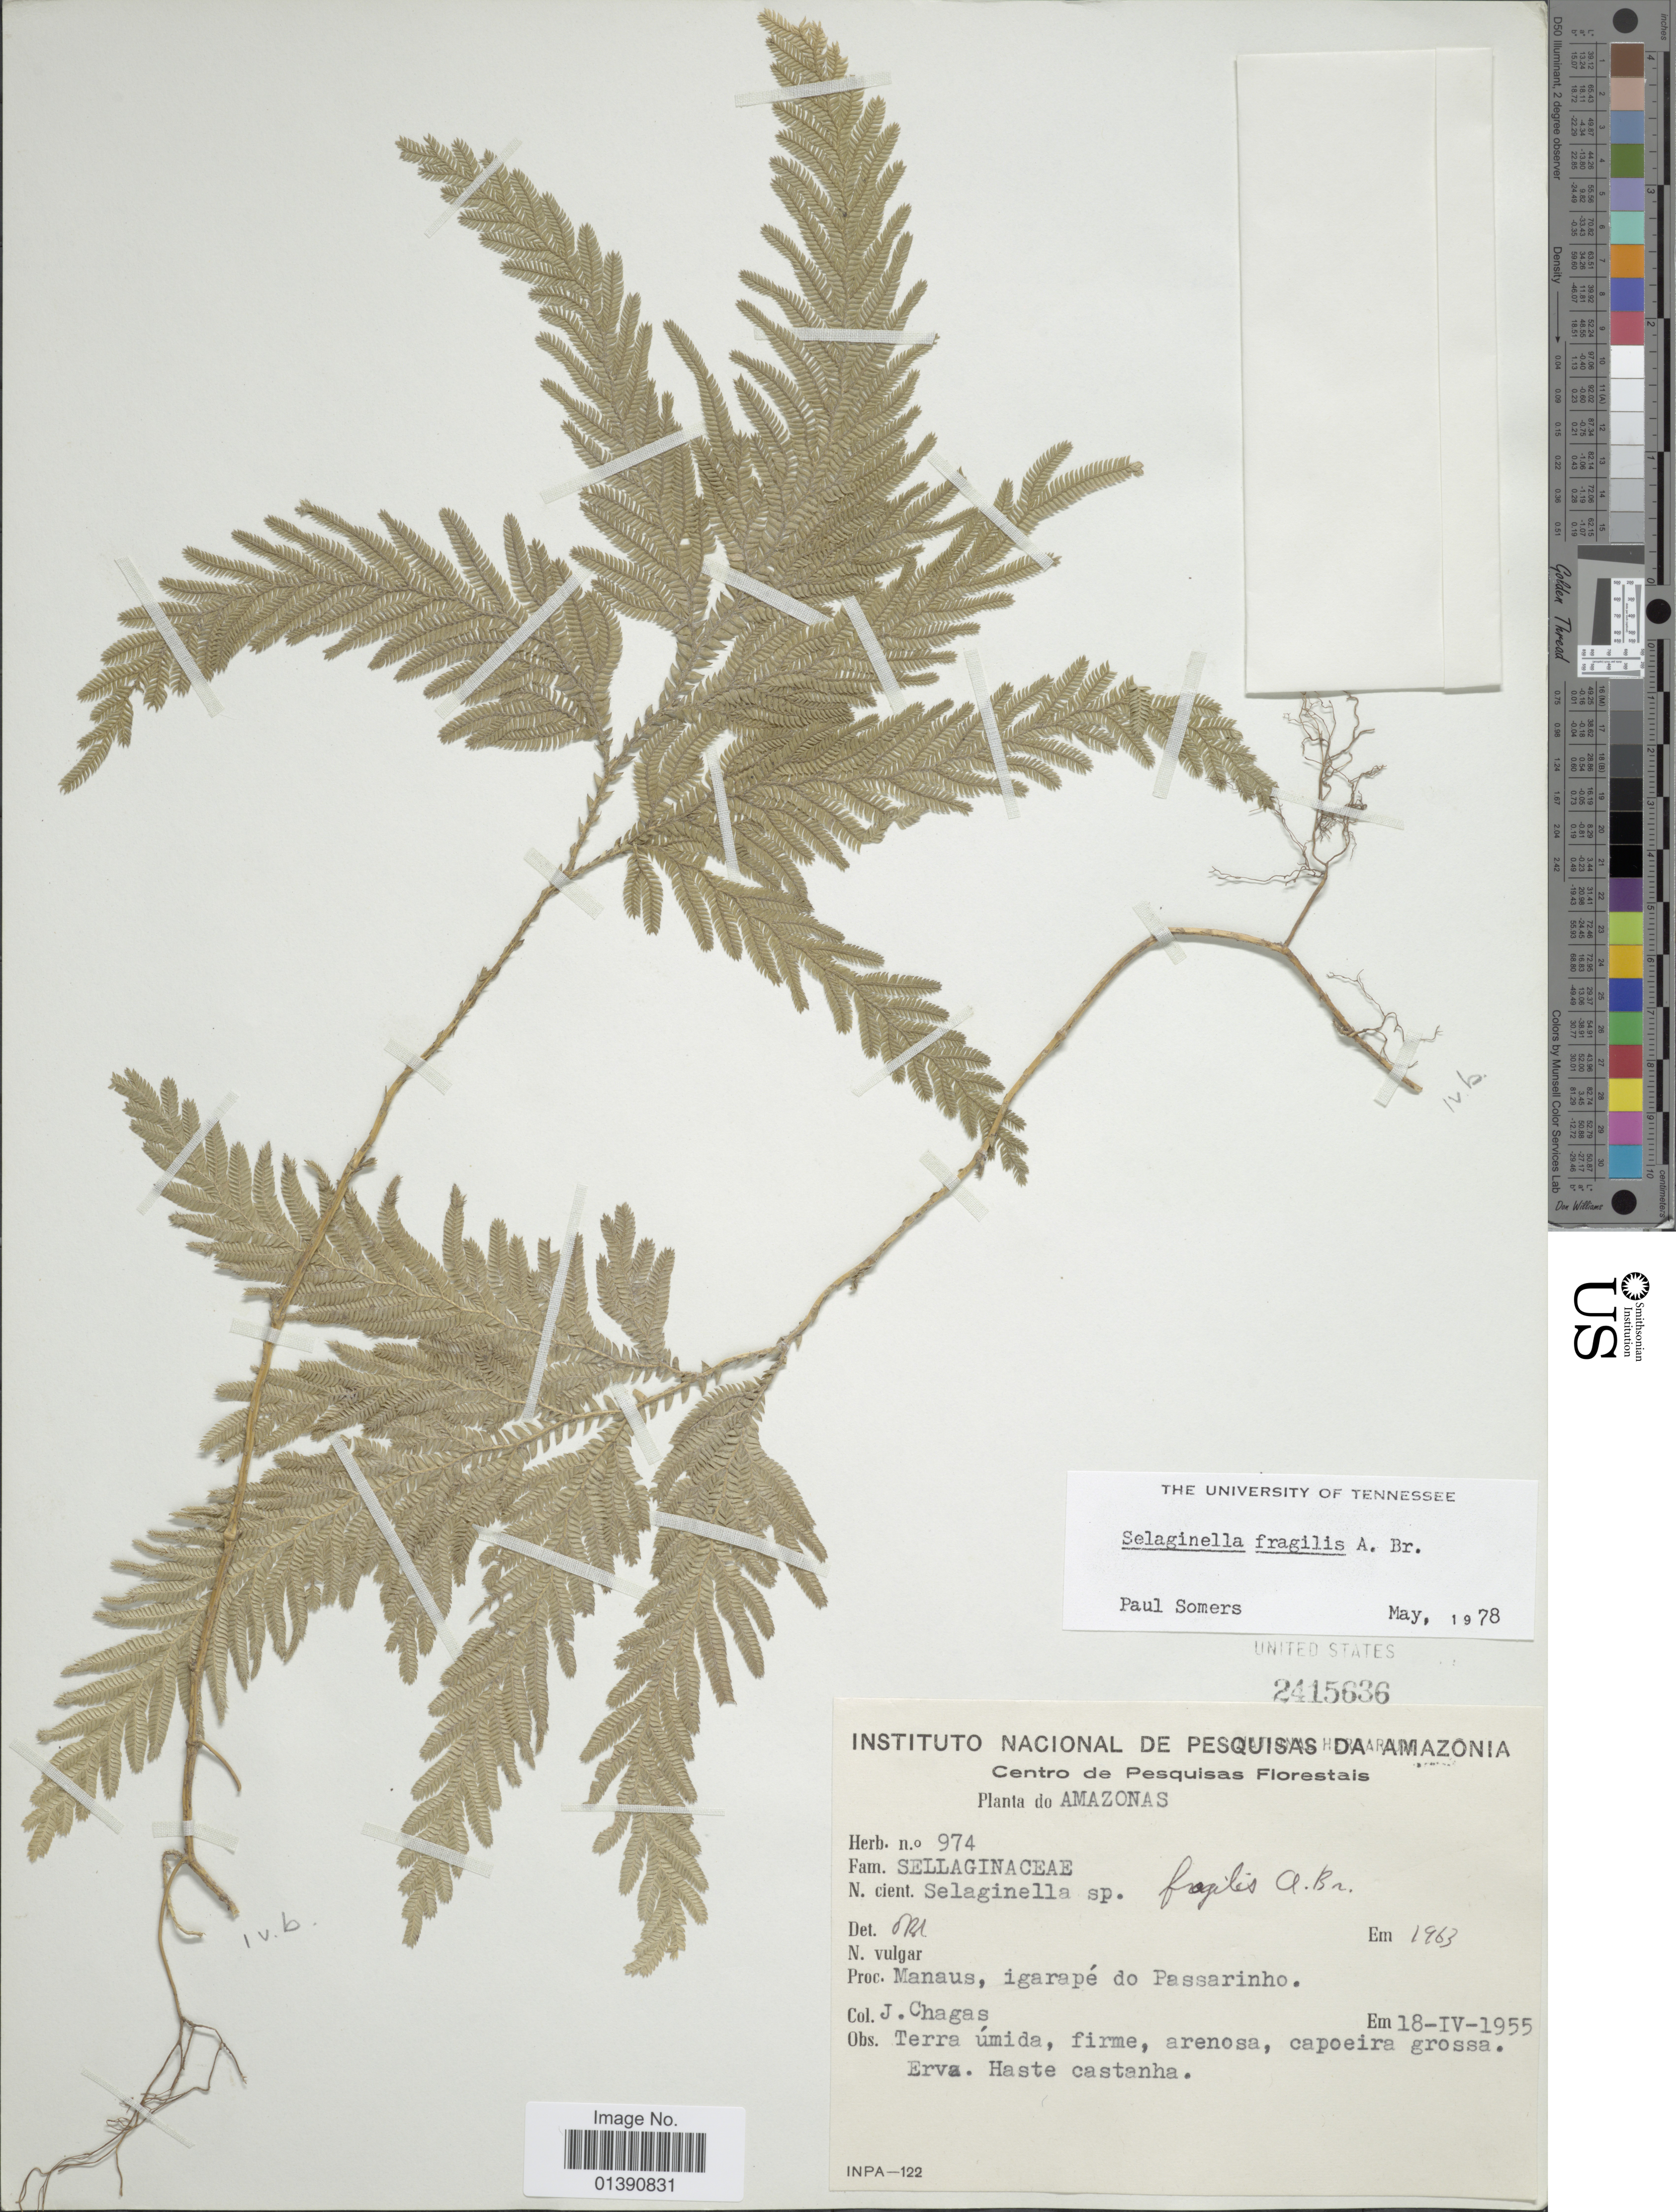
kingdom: Plantae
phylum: Tracheophyta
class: Lycopodiopsida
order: Selaginellales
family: Selaginellaceae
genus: Selaginella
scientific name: Selaginella fragilis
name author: A. Braun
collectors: J. Chagas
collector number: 974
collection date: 1955-04-18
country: Peru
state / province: Amazonas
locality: Manaus, igarapé do Passarinho